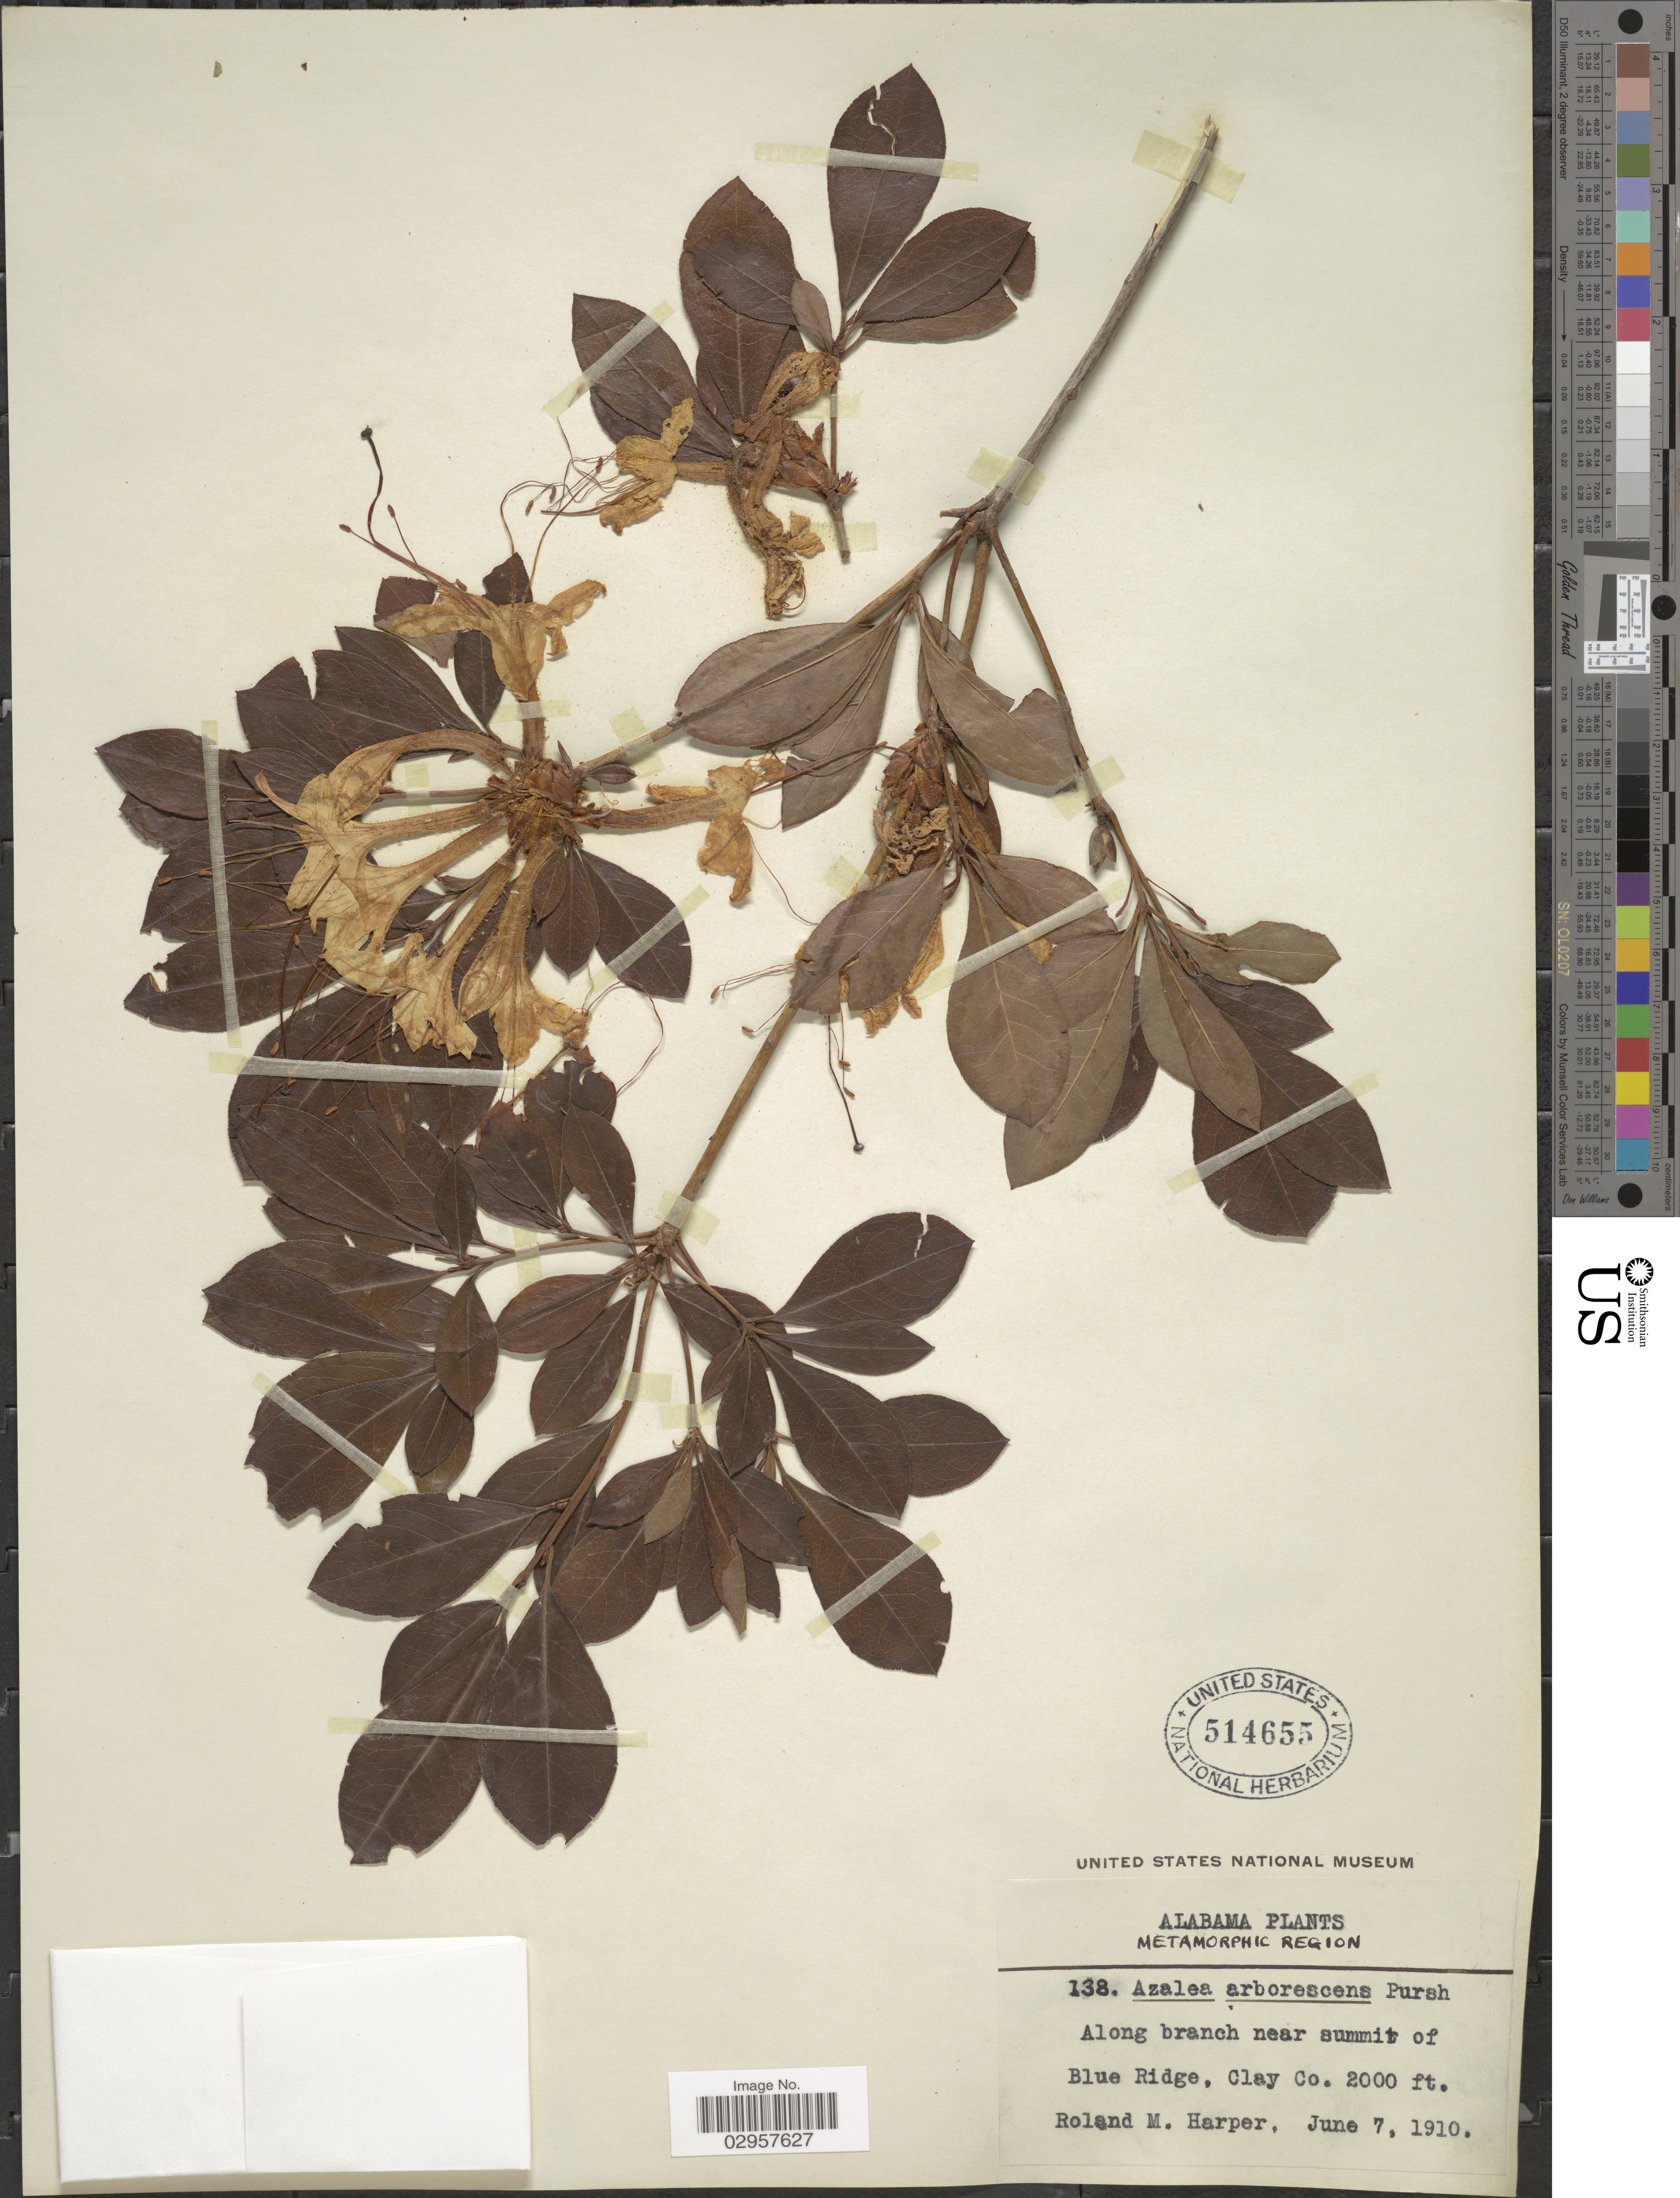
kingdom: Plantae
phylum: Tracheophyta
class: Magnoliopsida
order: Ericales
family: Ericaceae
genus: Rhododendron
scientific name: Rhododendron arborescens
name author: (Pursh) Torr.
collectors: R. M. Harper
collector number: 138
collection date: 1910-06-07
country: United States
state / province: Alabama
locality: Metamorphic Region. Along branch near summit of Blue Ridge, Clay Co.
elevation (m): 610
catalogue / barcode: US 514655